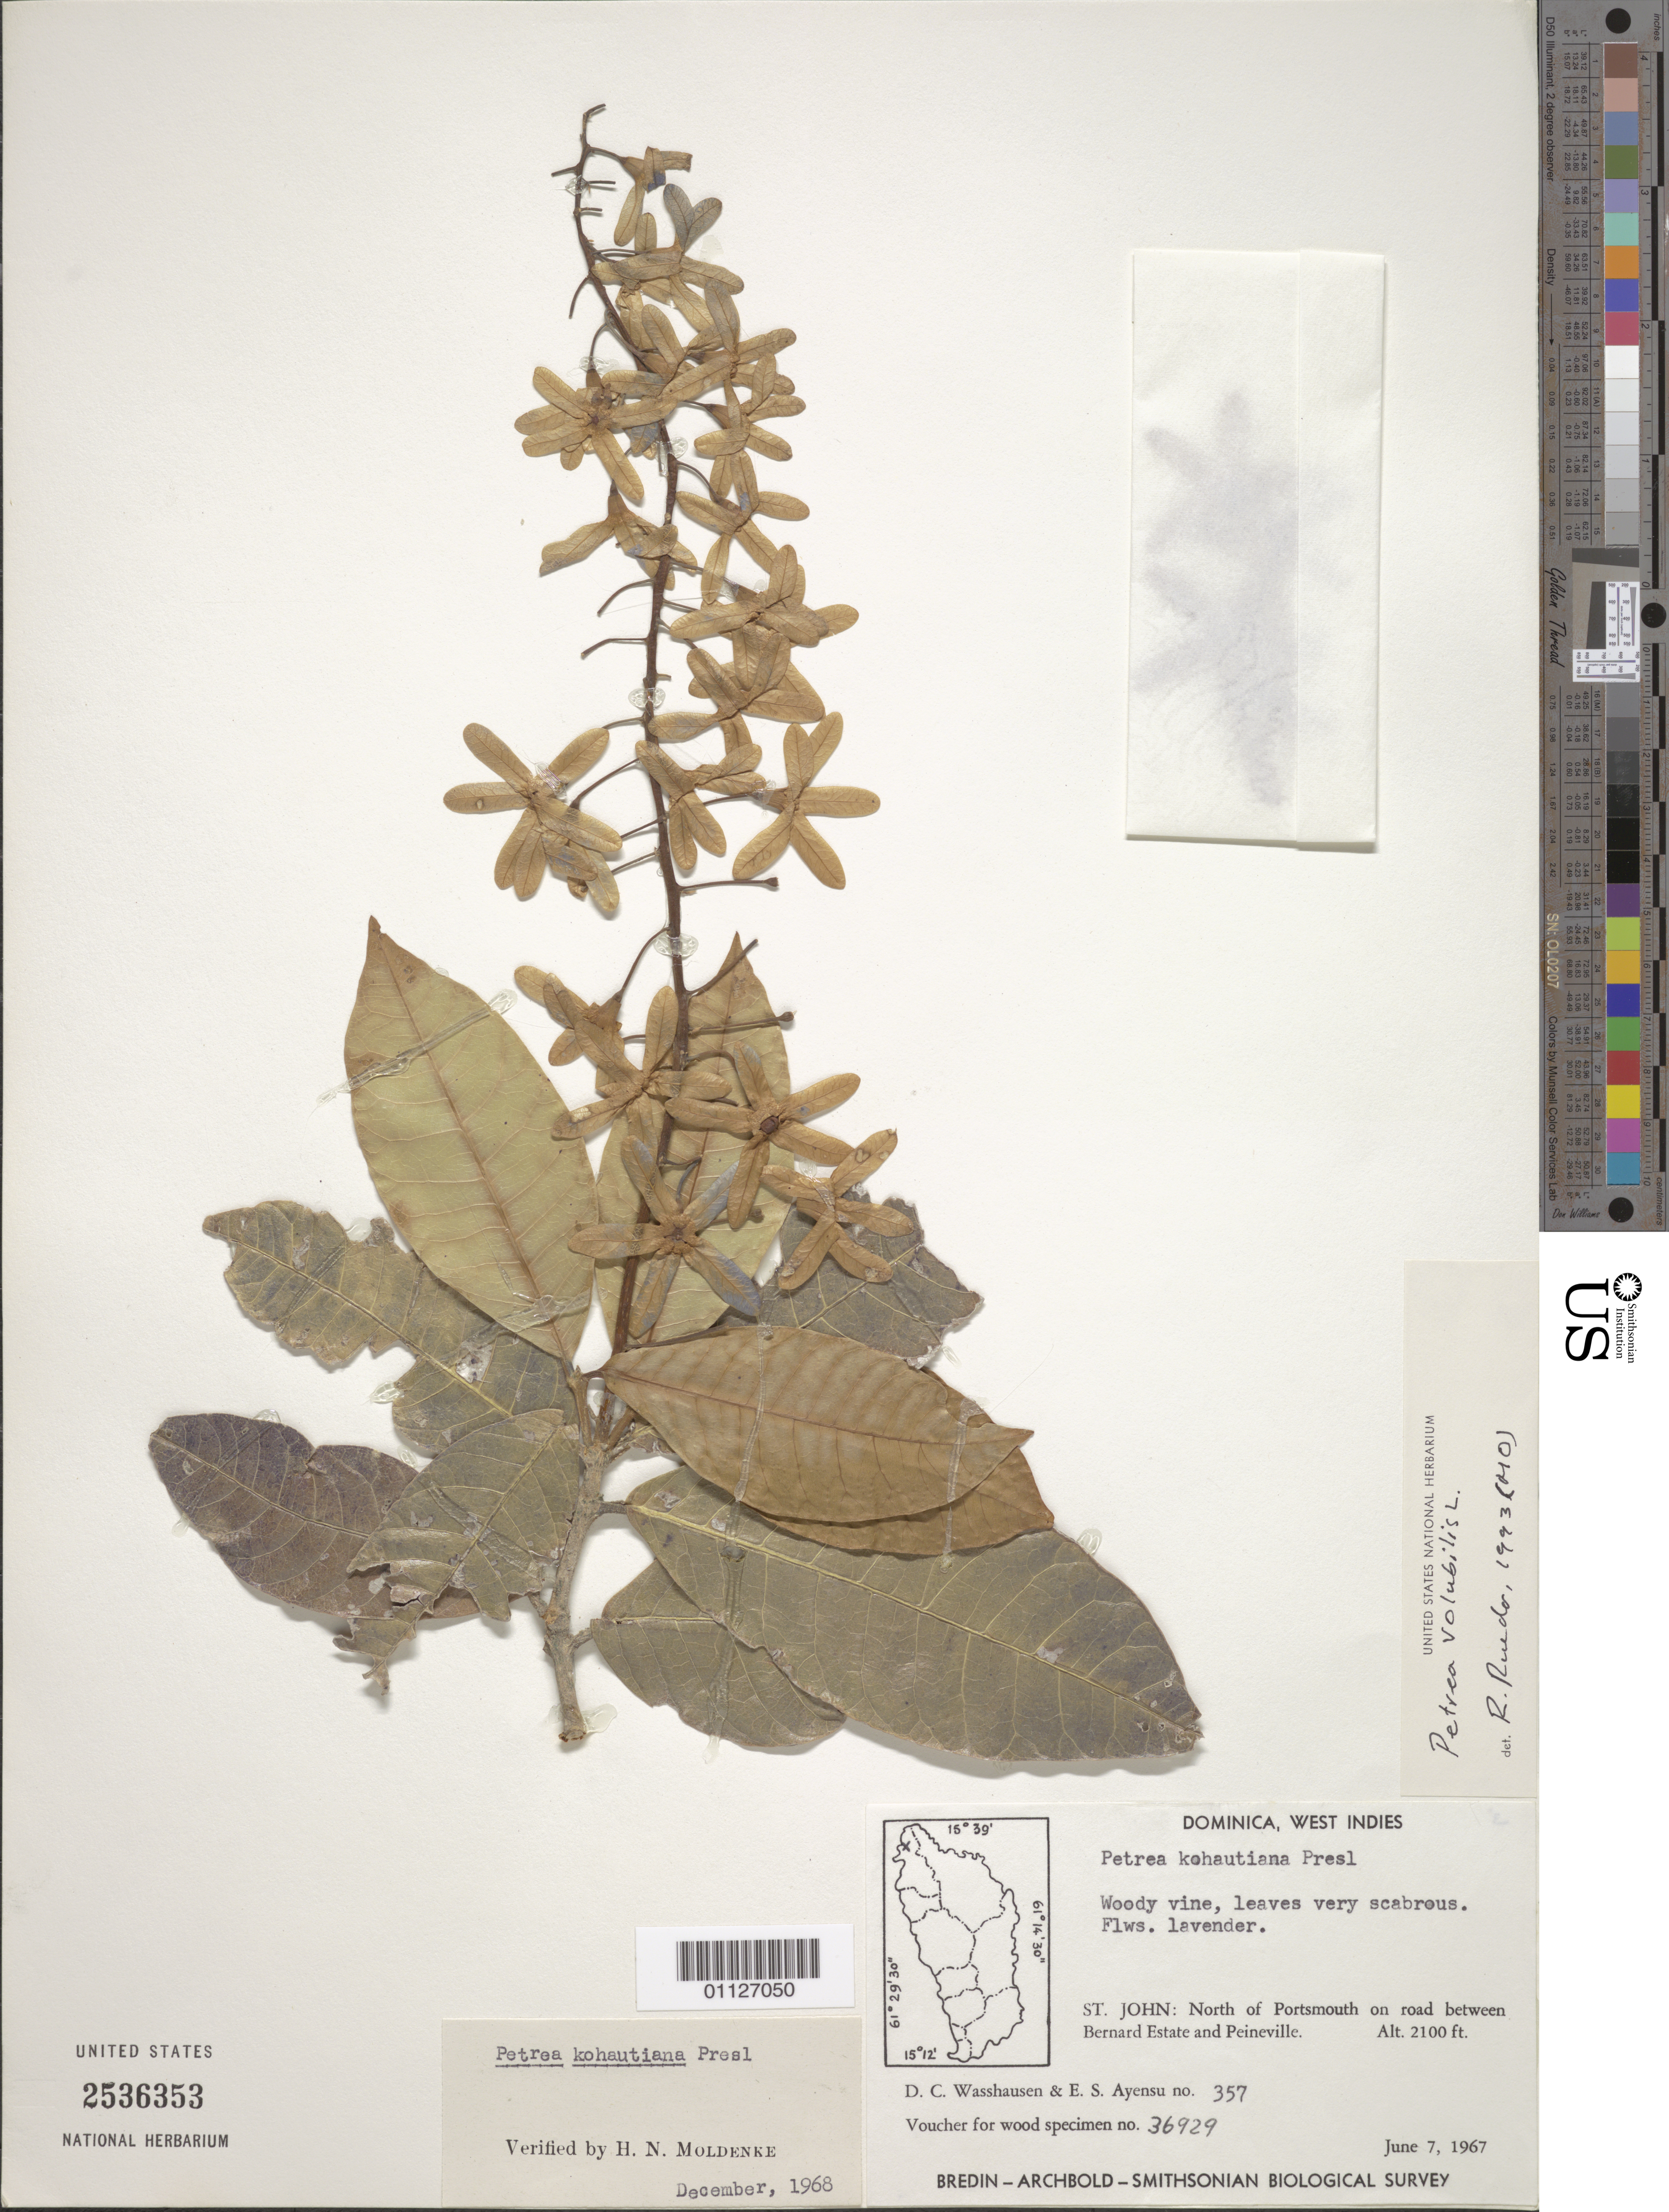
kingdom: Plantae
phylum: Tracheophyta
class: Magnoliopsida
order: Lamiales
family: Verbenaceae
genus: Petrea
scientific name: Petrea volubilis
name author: L.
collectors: D. C. Wasshausen & E. S. Ayensu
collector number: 357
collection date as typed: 07 Jun 1967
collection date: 1967-06-07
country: Dominica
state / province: St. John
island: Dominica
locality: N of Portsmouth on road between Bernard Estate and Peineville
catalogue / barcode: US 2536353